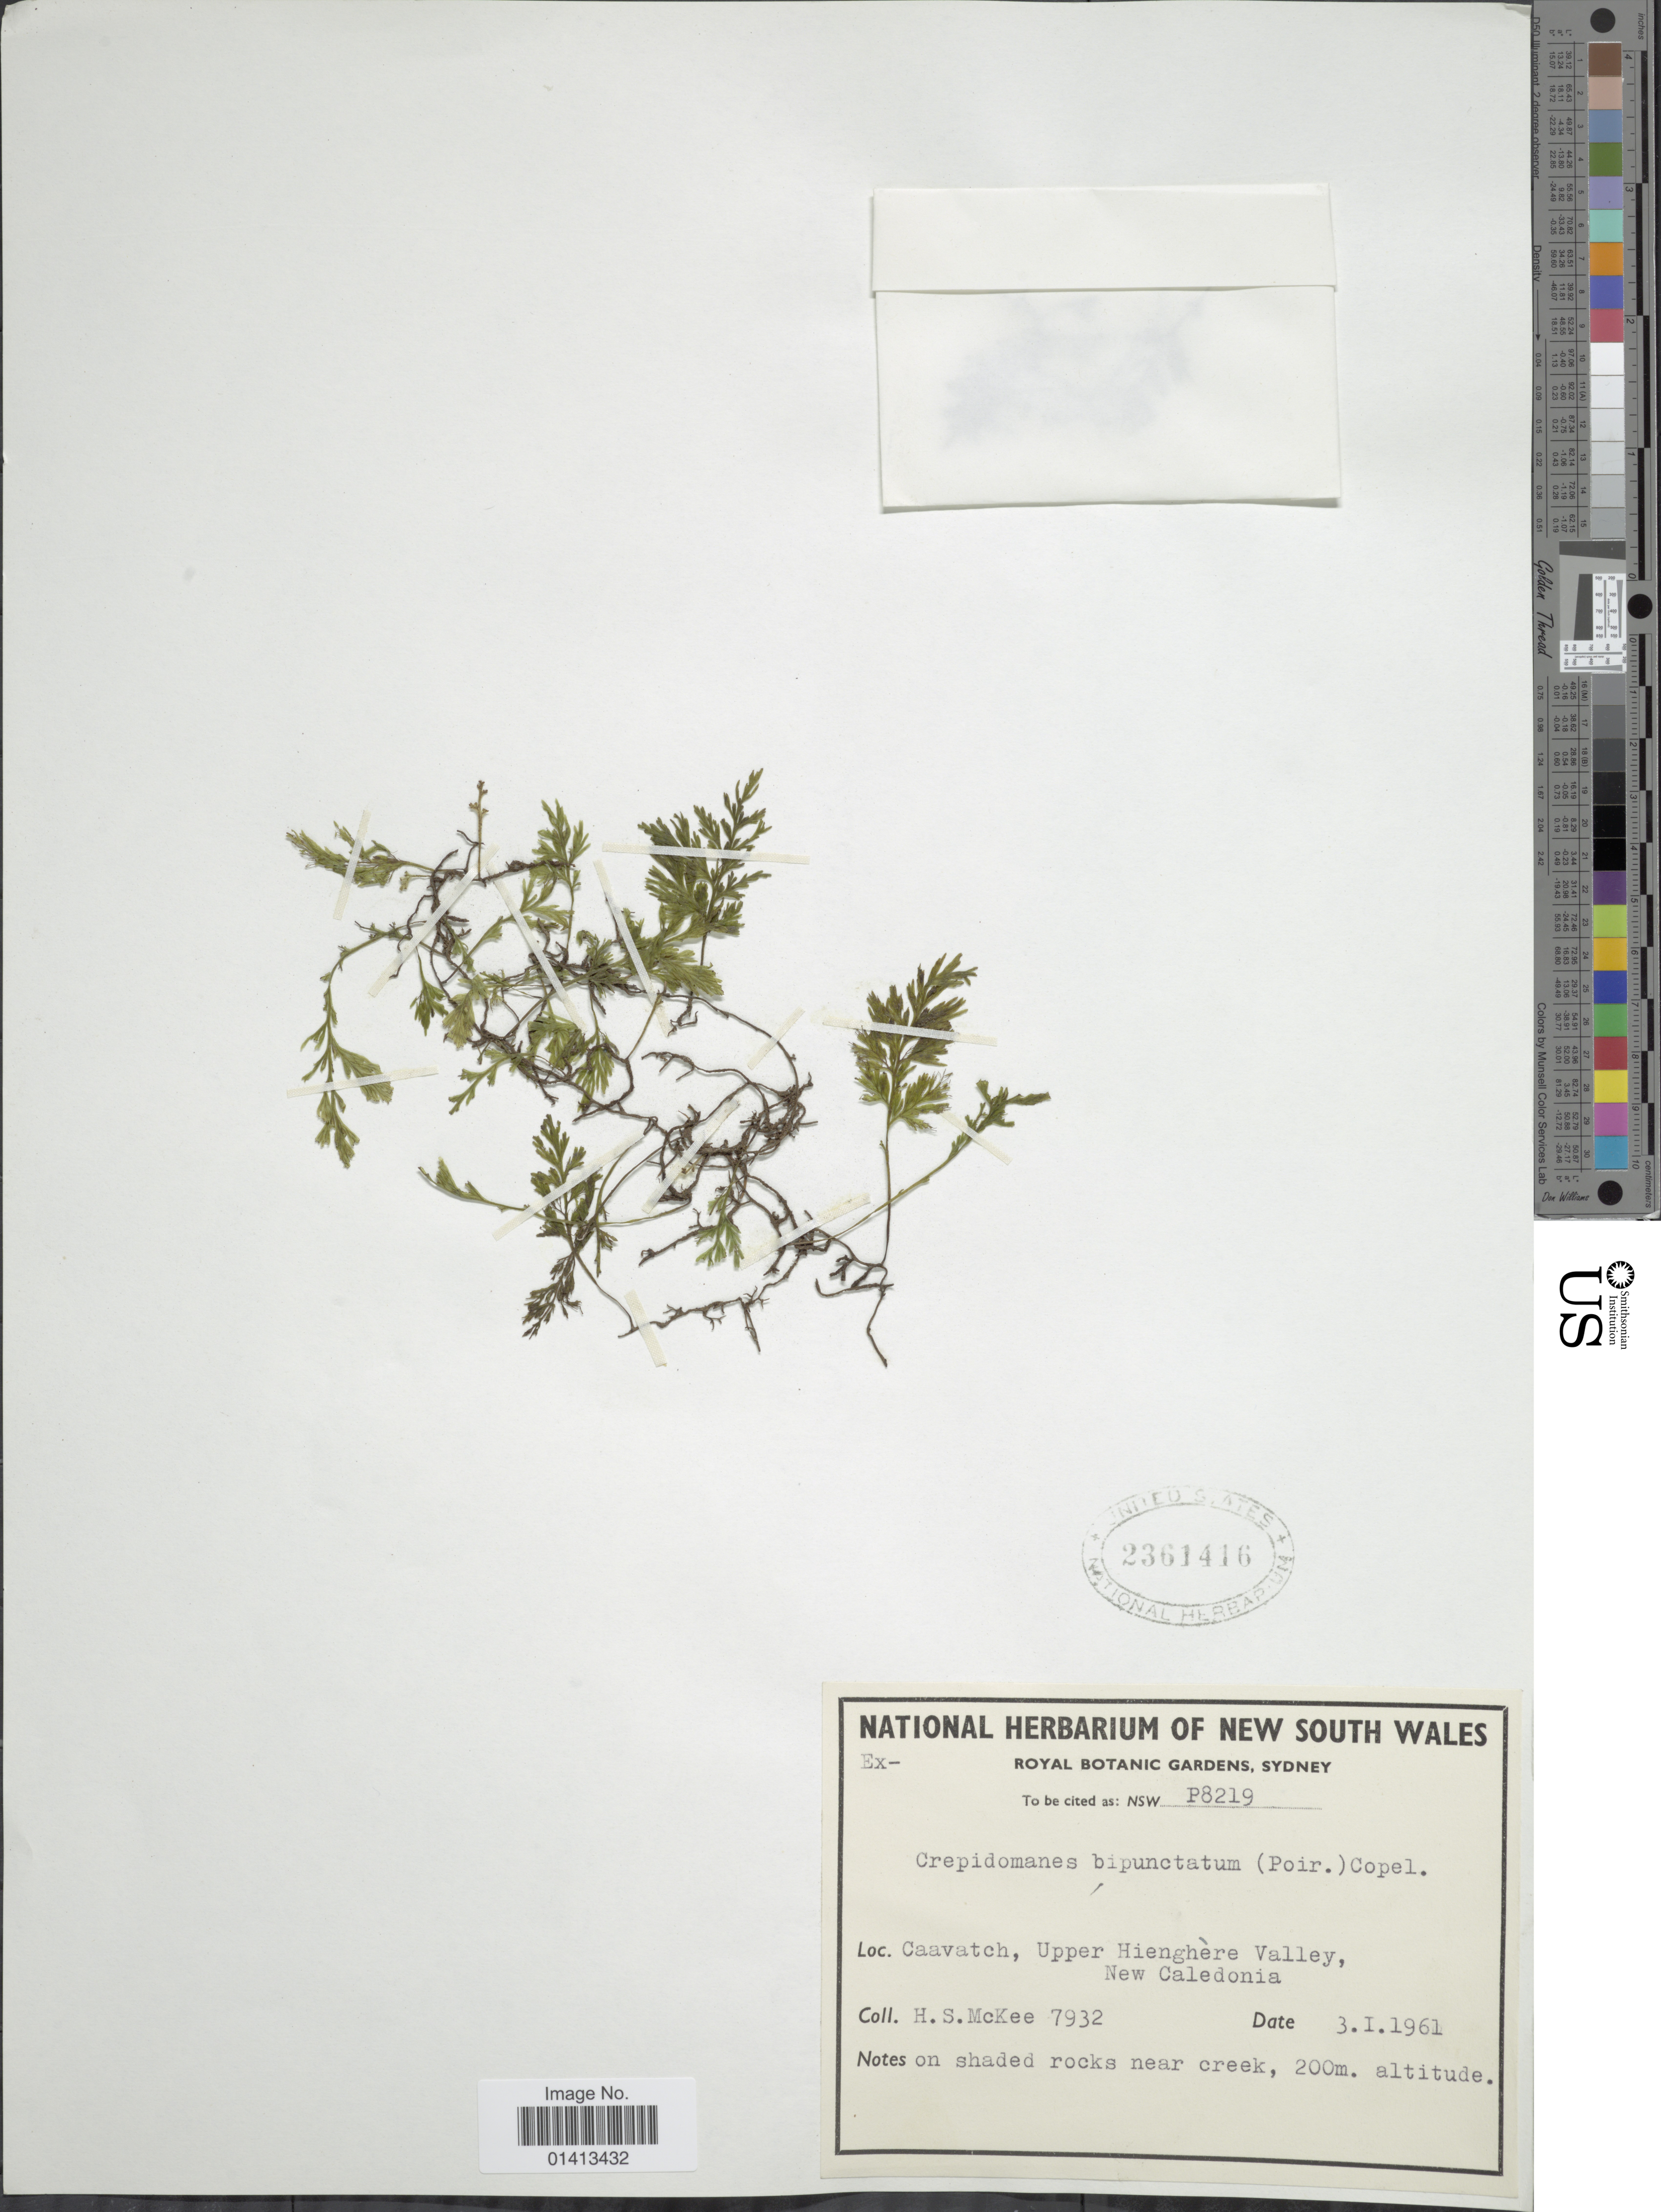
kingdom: Plantae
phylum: Tracheophyta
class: Polypodiopsida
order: Hymenophyllales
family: Hymenophyllaceae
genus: Crepidomanes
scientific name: Crepidomanes bipunctatum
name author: (Poir.) Copel.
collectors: H. S. McKee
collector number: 7932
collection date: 1961-01-03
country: New Caledonia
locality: Caavatch, Upper Hienghère Valley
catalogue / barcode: US 2361416